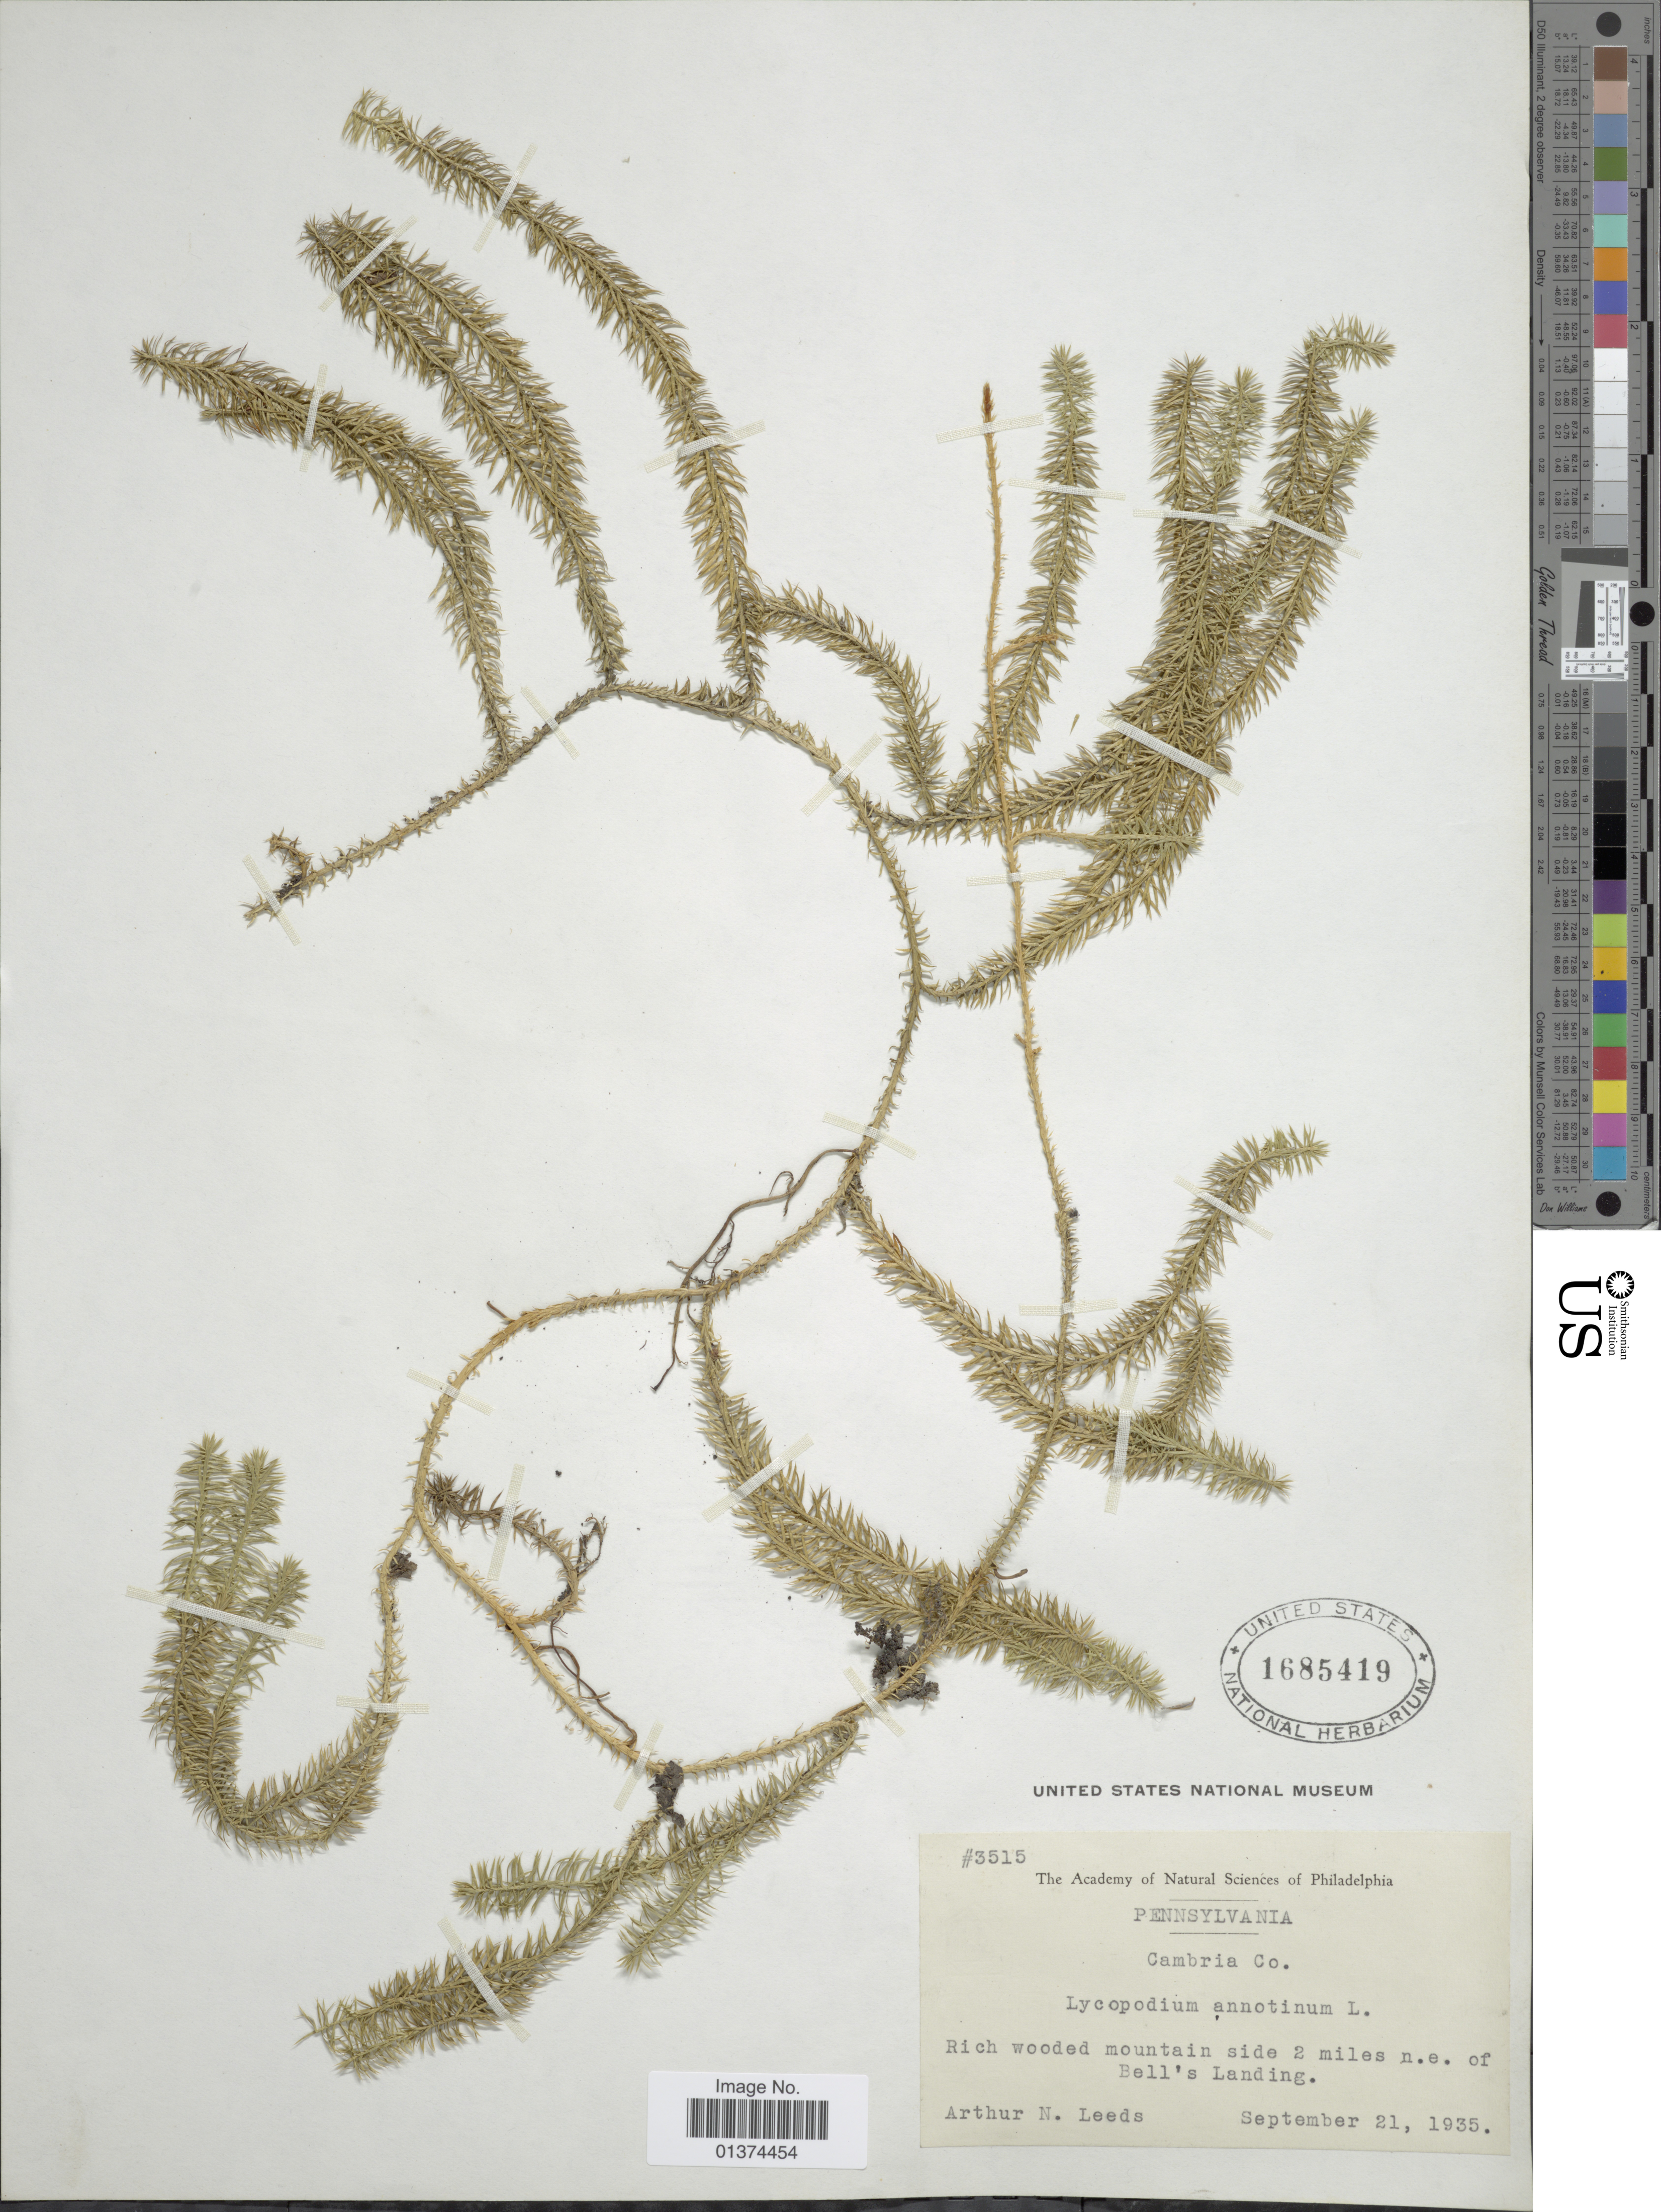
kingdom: Plantae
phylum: Tracheophyta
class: Lycopodiopsida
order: Lycopodiales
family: Lycopodiaceae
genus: Spinulum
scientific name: Spinulum annotinum subsp. annotinum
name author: (L.) A. Haines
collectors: A. N. Leeds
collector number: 3515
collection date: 1935-09-21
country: United States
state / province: Pennsylvania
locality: Caimbra Co. Rich wooded mountain side 2 miles n.e. of Bell's Landing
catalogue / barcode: US 1685419